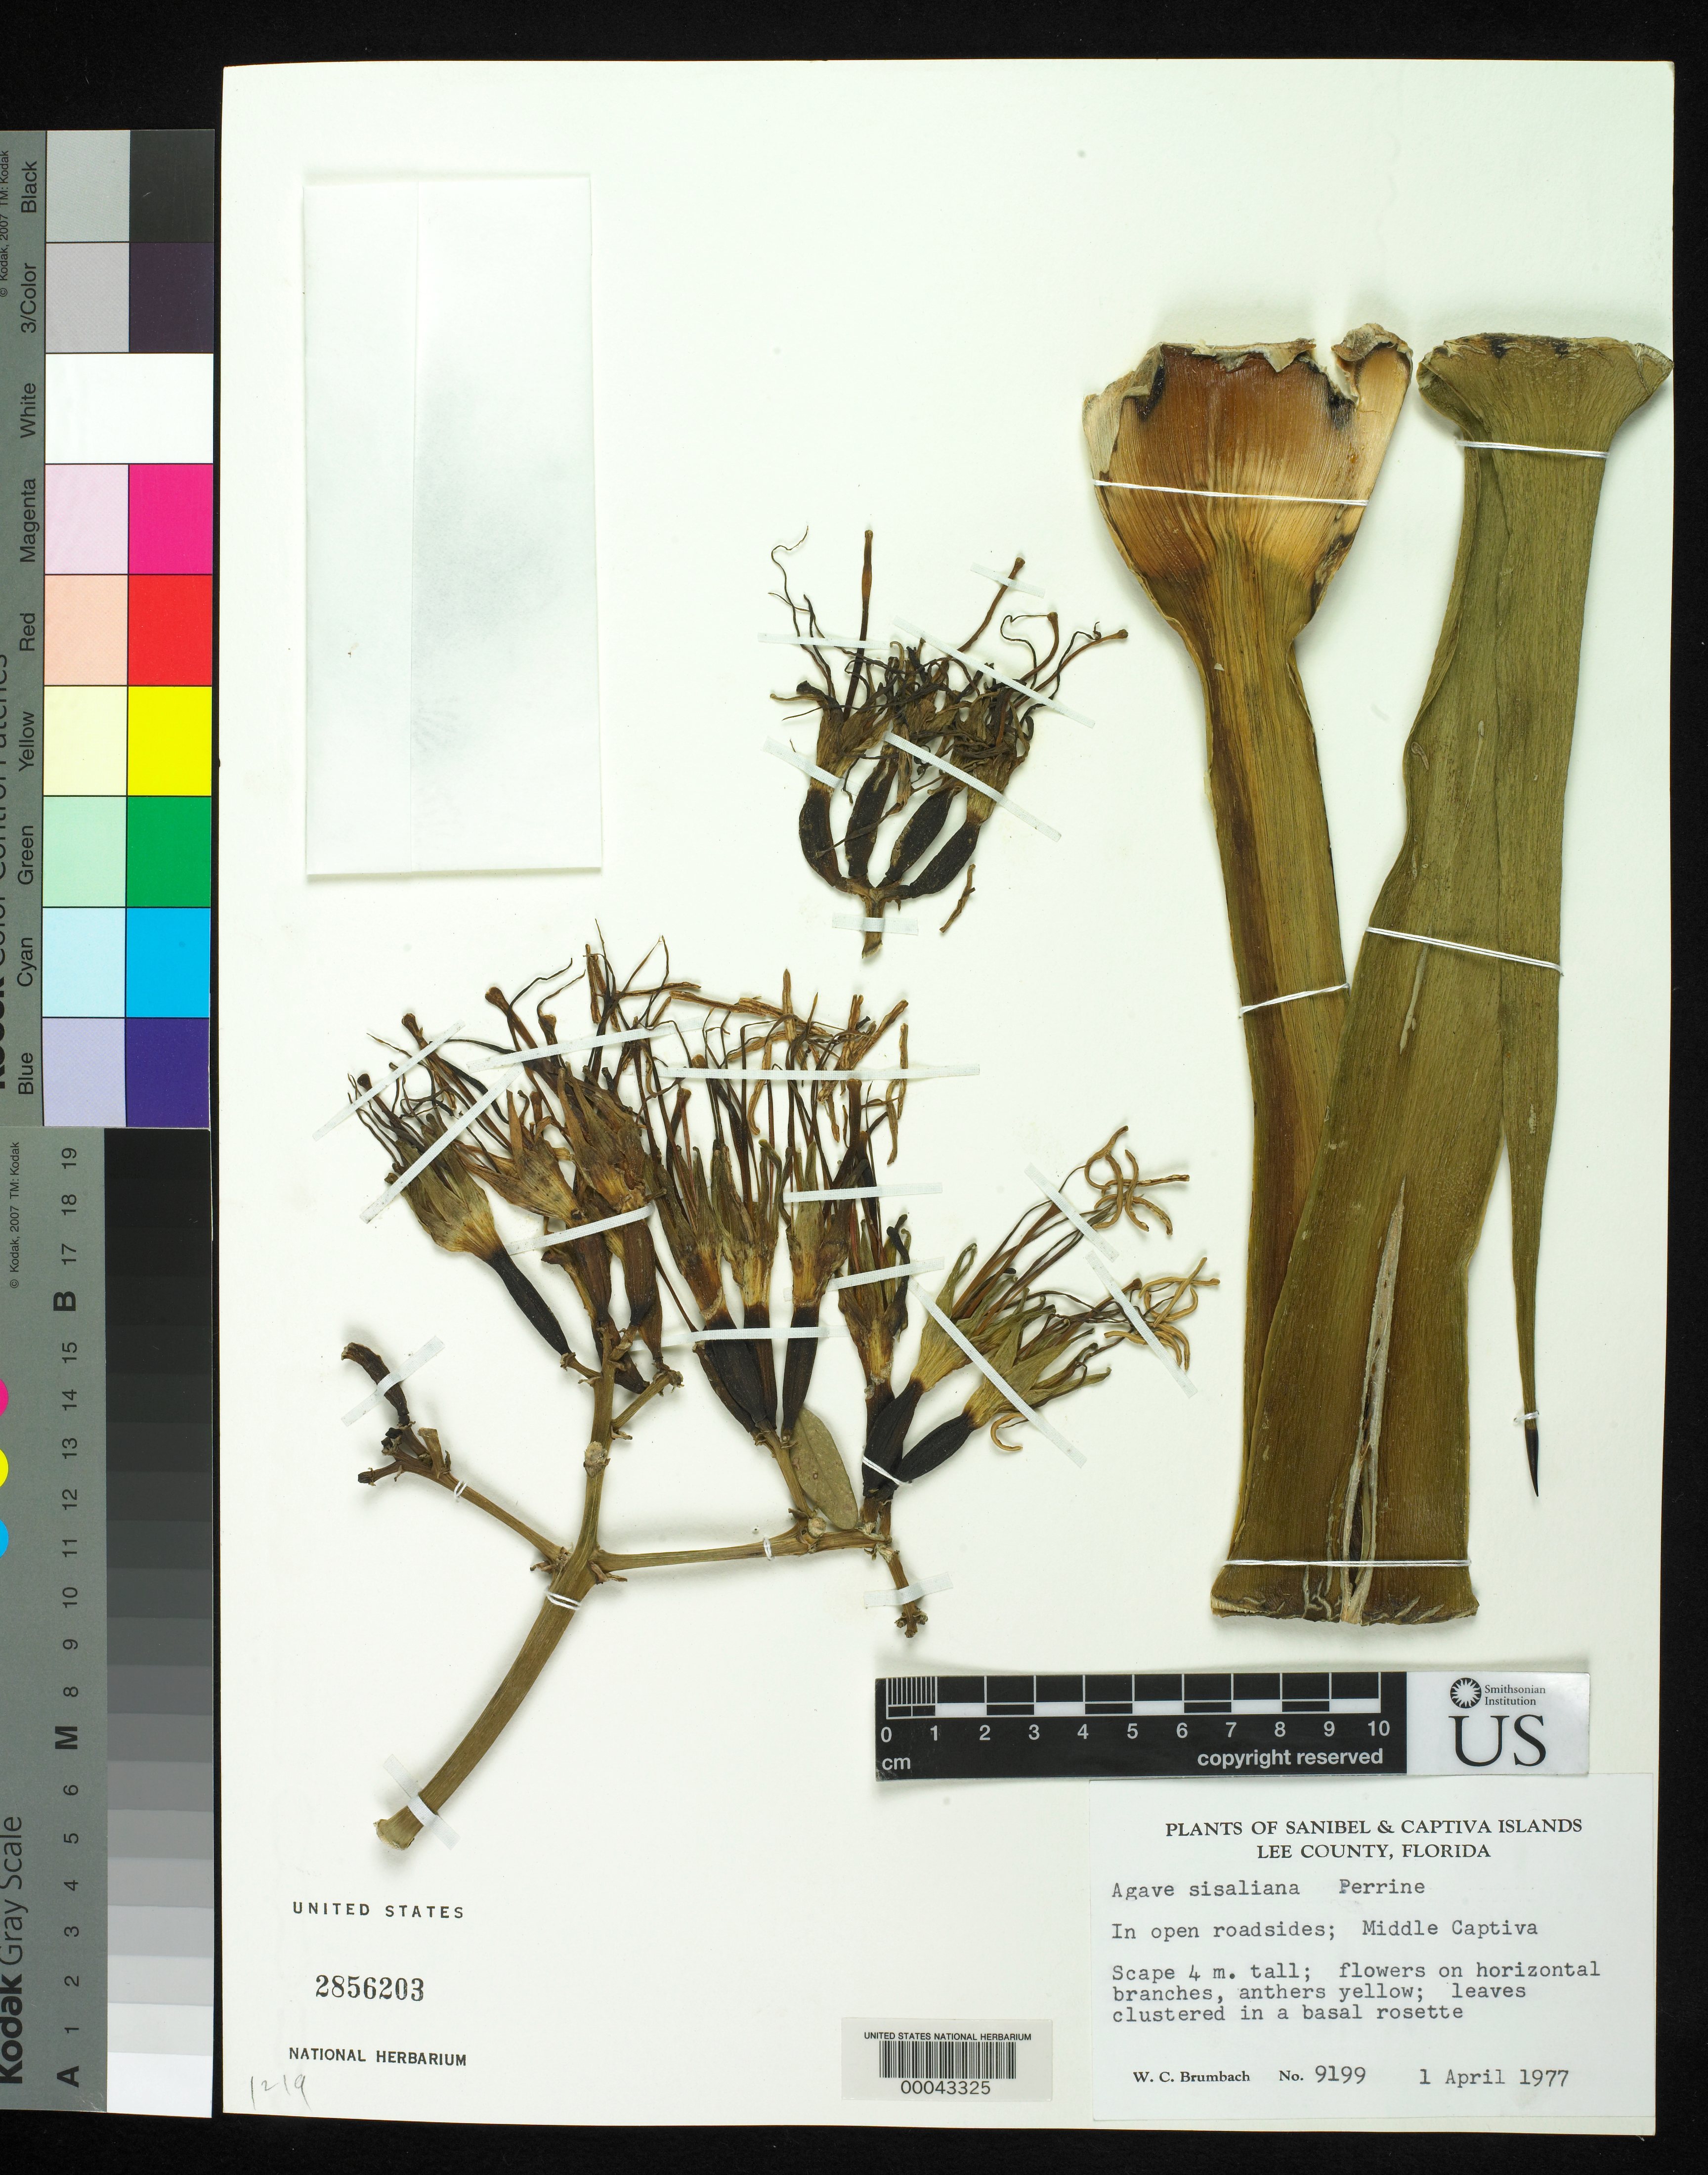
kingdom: Plantae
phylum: Tracheophyta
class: Liliopsida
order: Asparagales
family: Asparagaceae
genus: Agave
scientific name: Agave sisalana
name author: Perrine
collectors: W. C. Brumbach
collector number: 9199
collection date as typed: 01 Apr 1977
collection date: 1977-04-01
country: United States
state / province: Florida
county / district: Lee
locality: Middle captiva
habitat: In open roadsides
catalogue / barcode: US 2856203